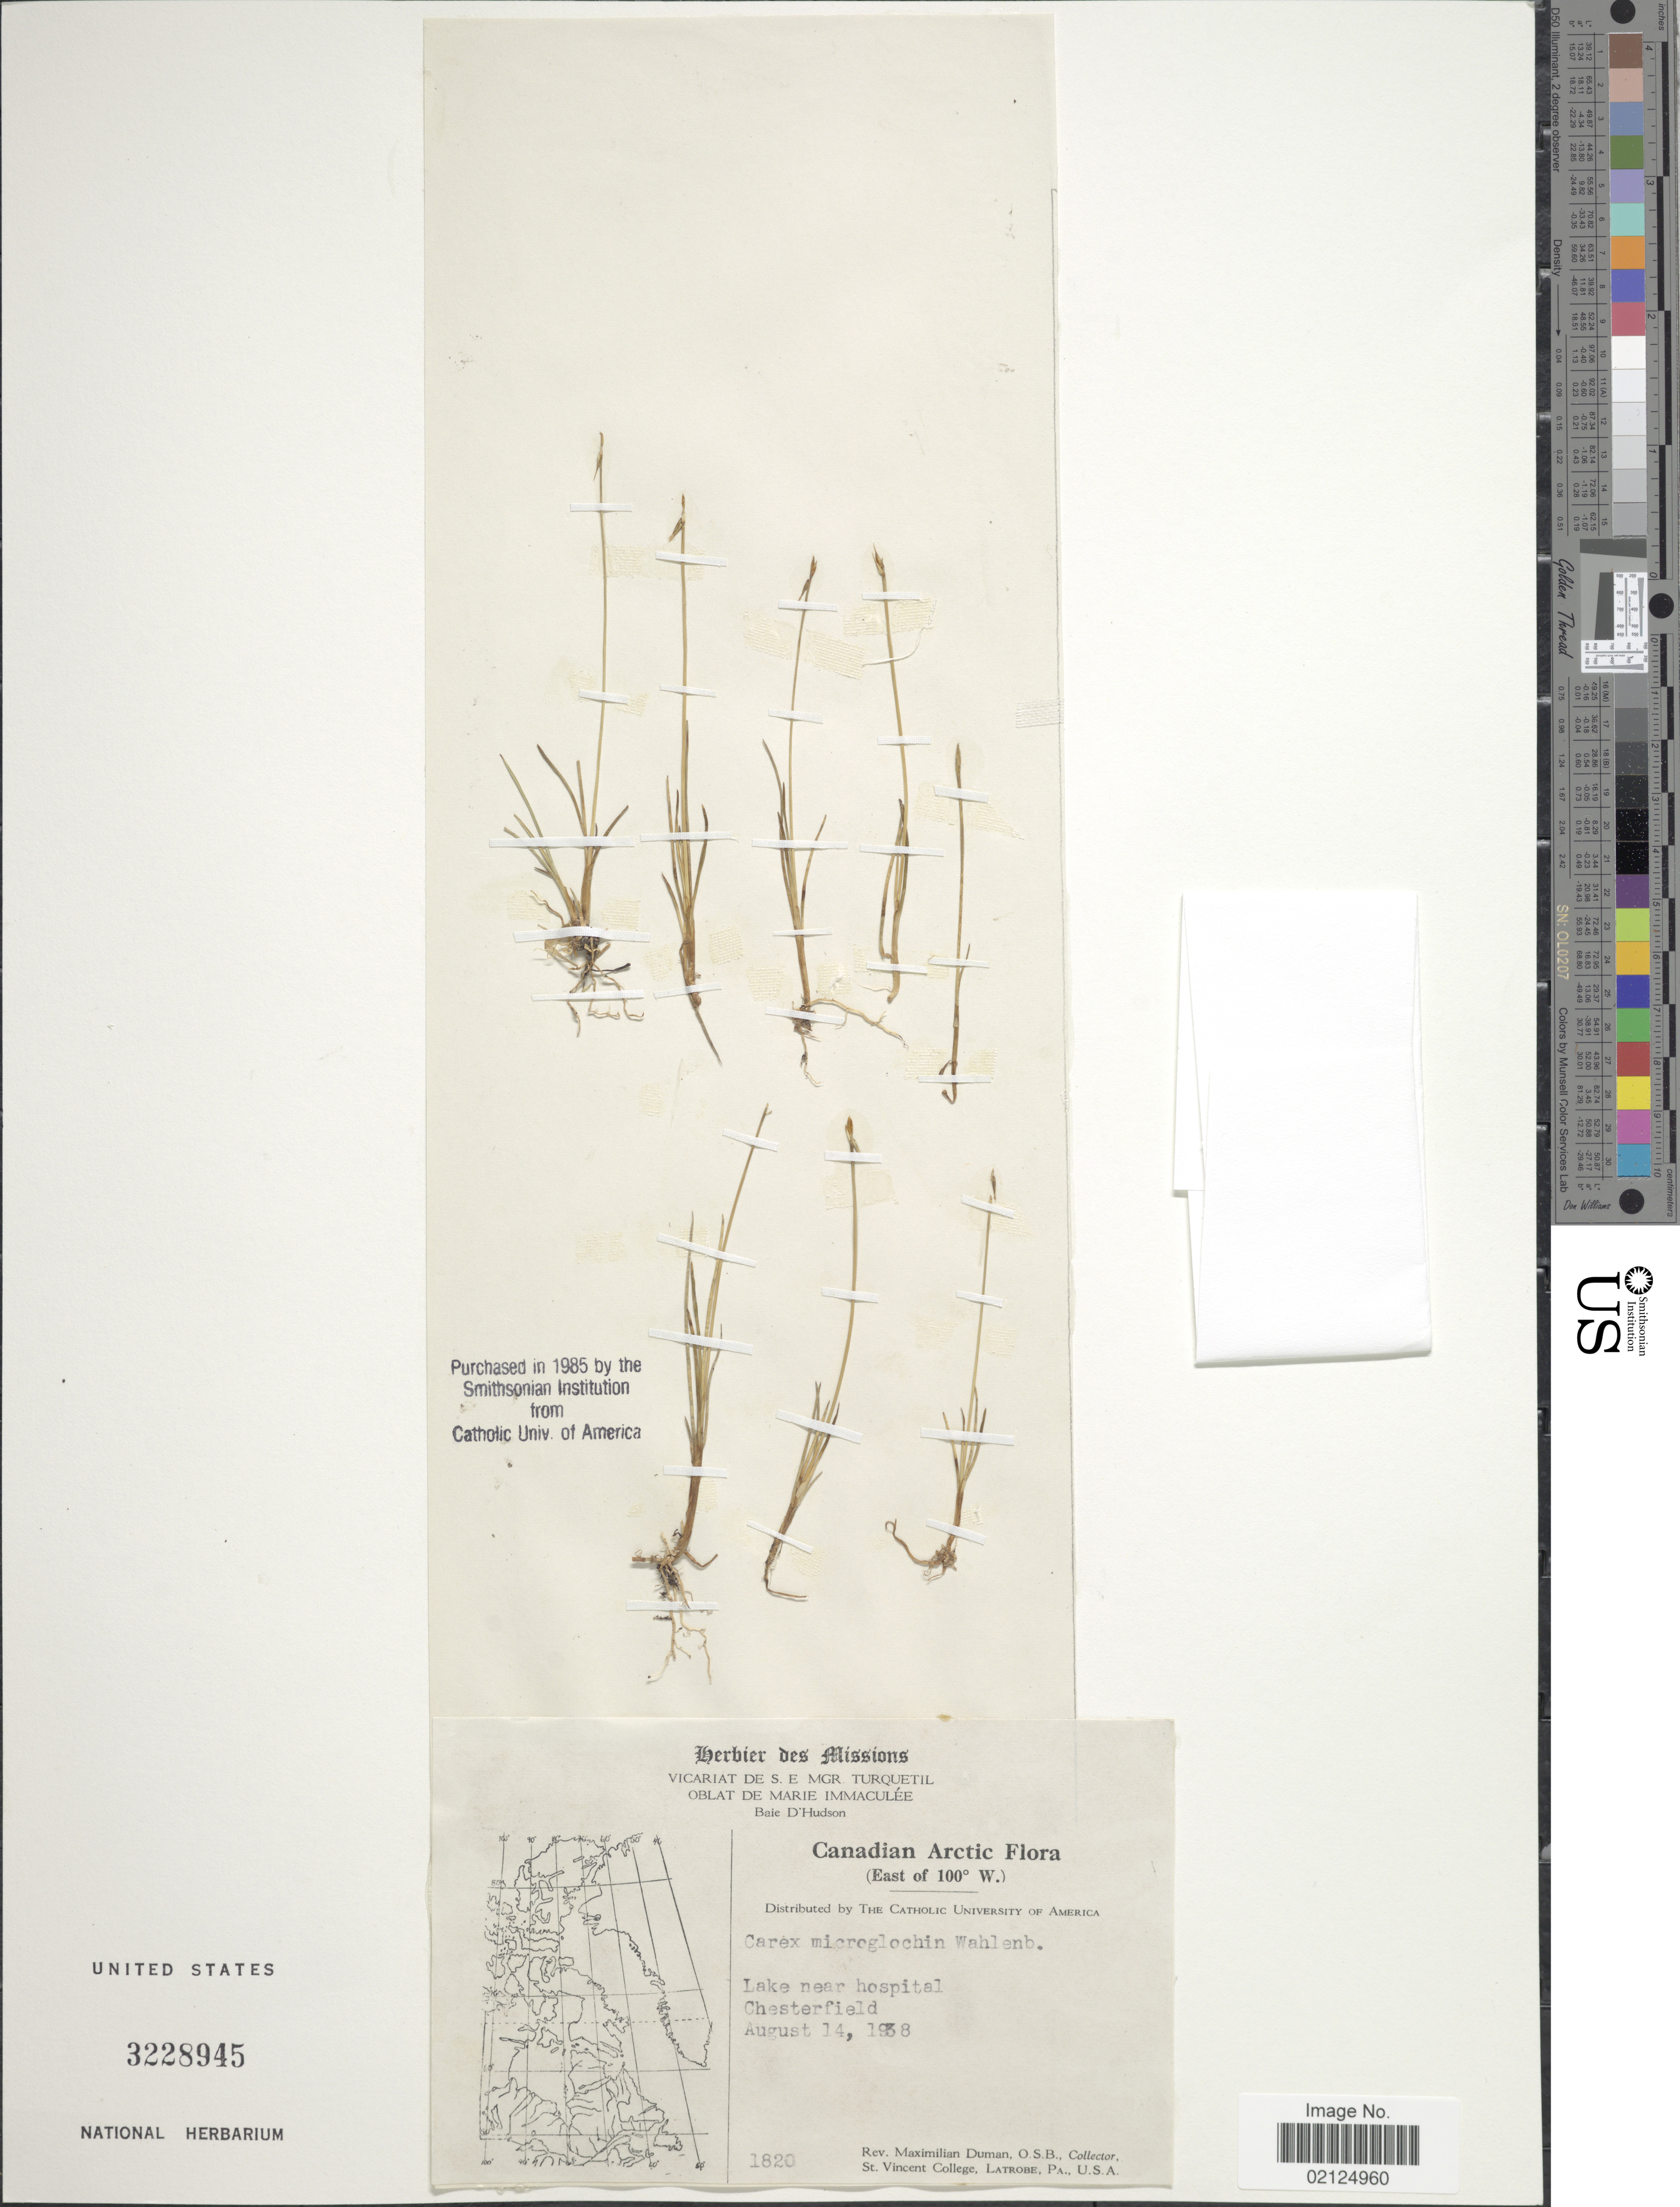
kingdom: Plantae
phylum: Tracheophyta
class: Liliopsida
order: Poales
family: Cyperaceae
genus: Carex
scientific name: Carex microglochin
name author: Wahlenb.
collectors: M. Duman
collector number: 1820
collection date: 1938-08-14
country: Canada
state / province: Nunavut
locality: Canadian Arctic, lake near hospital. Chesterfield. (East of 100°)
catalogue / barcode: US 3228945